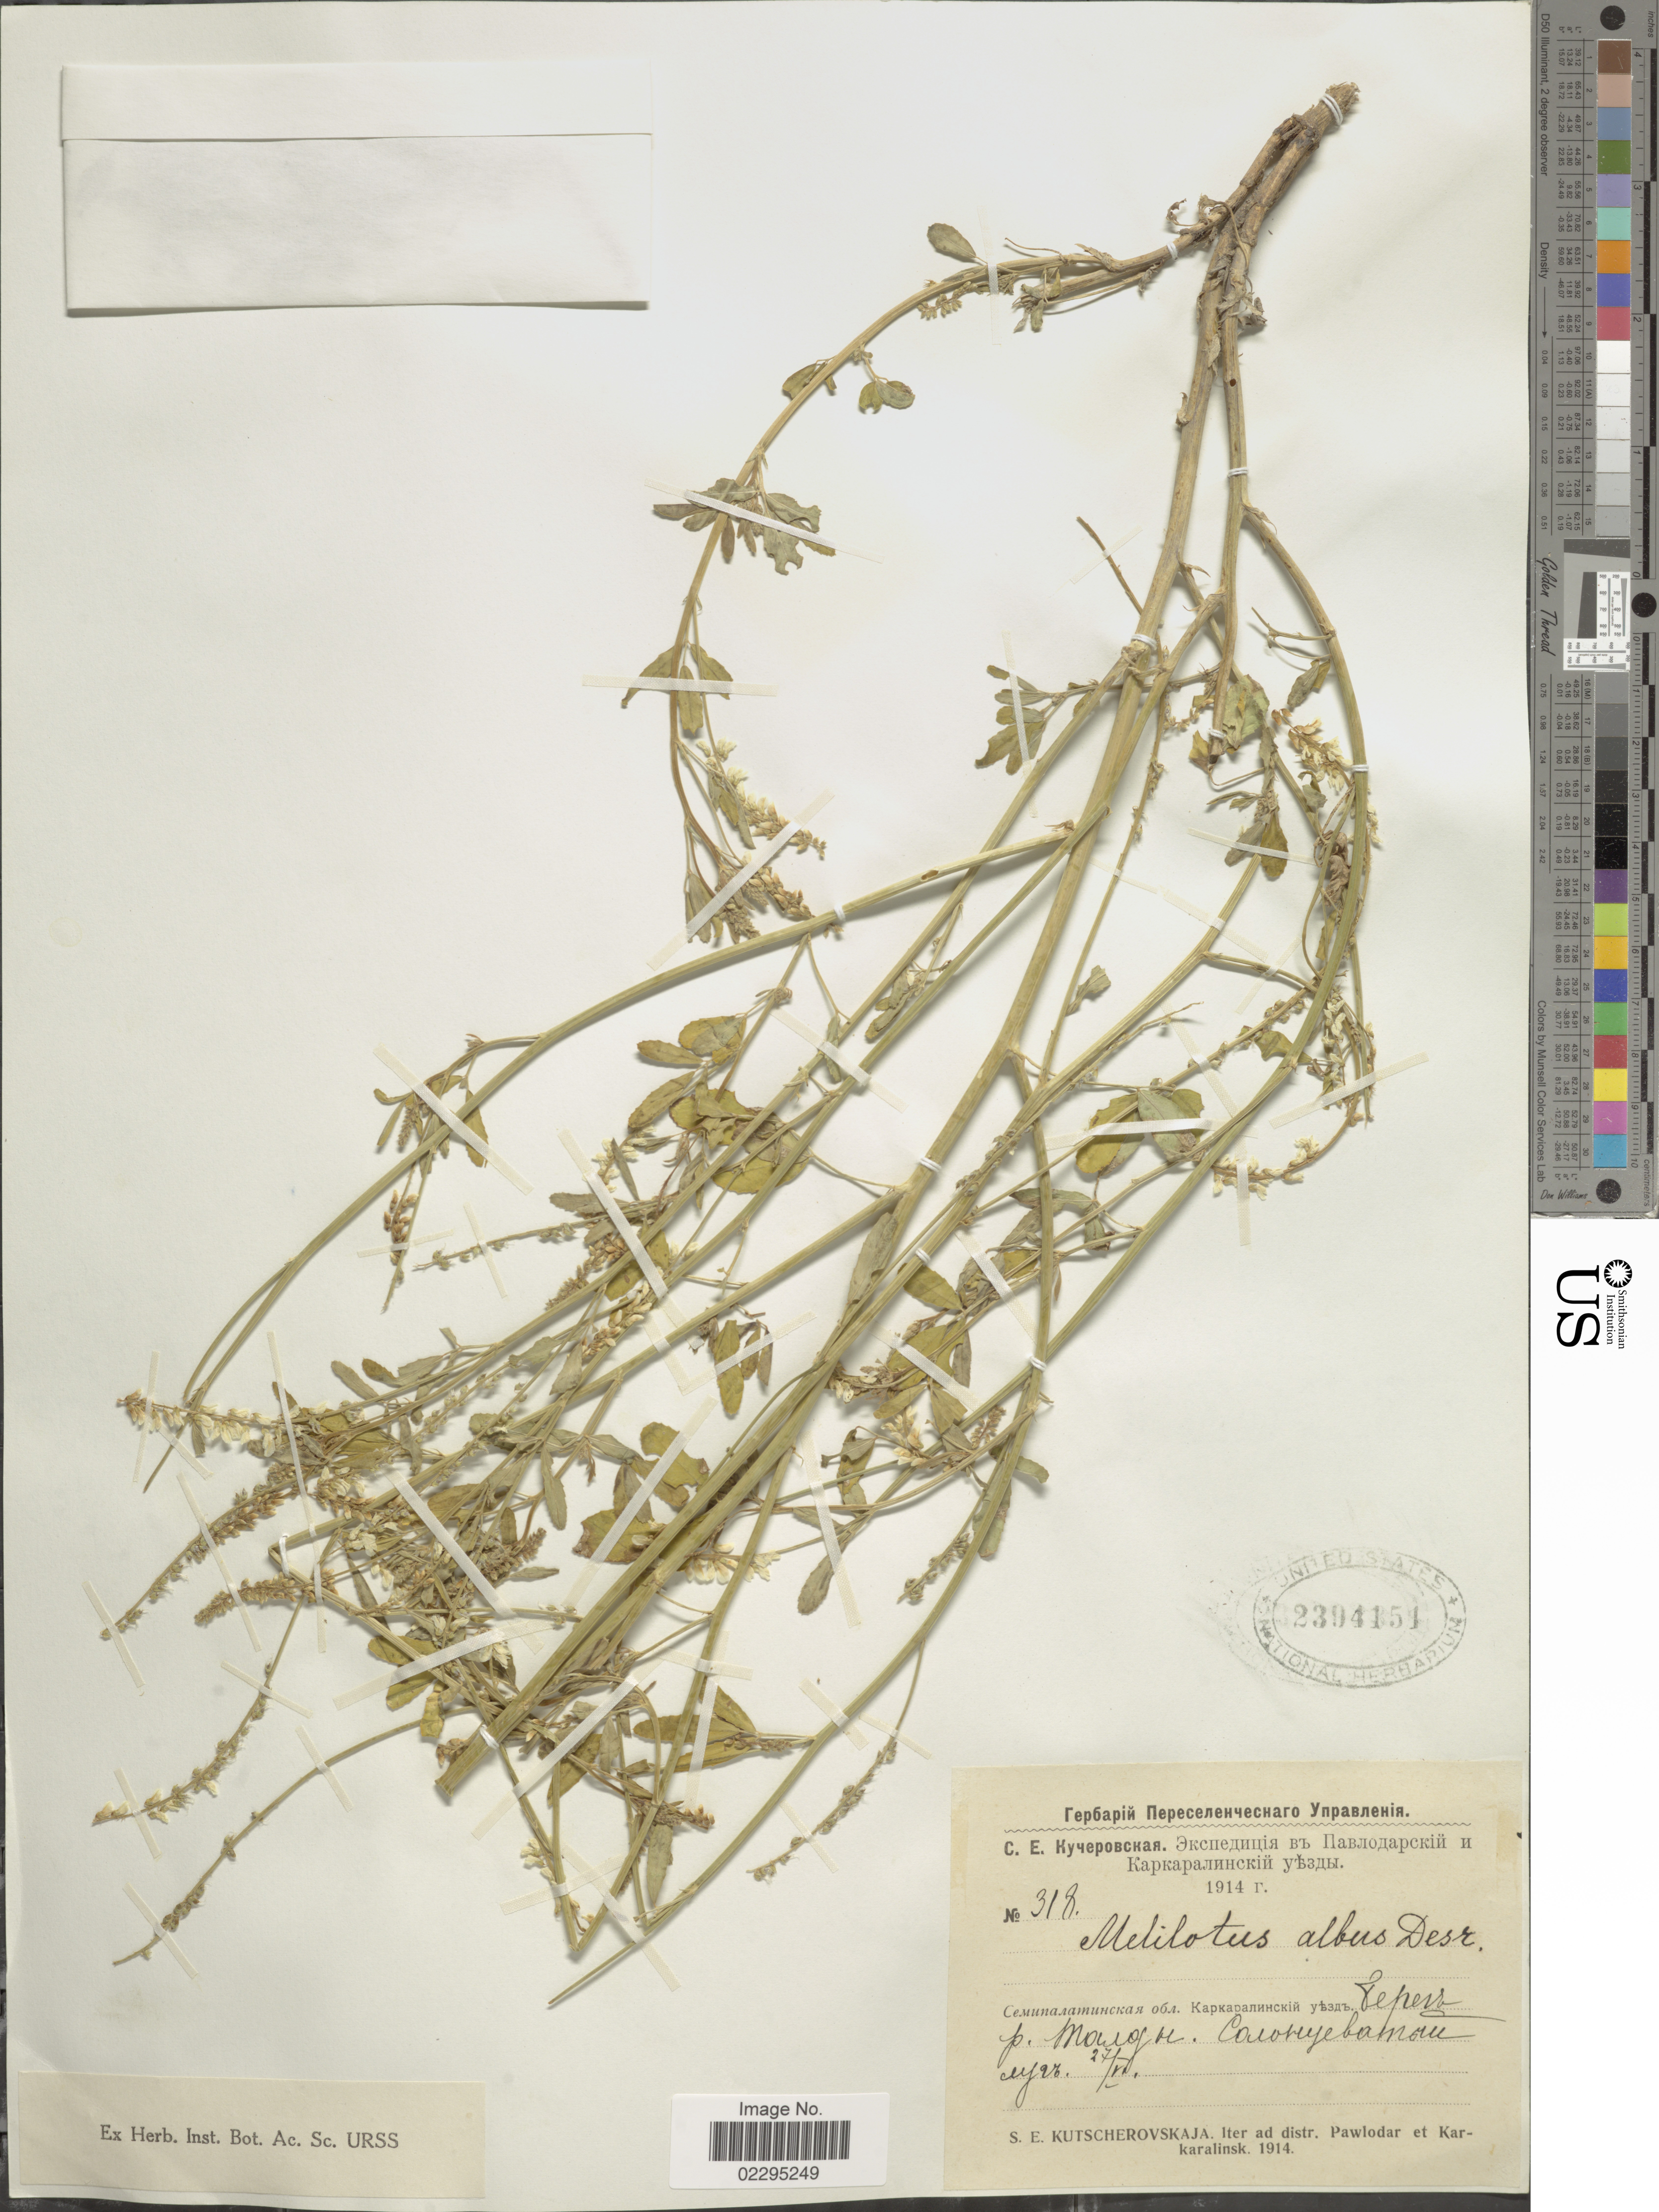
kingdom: Plantae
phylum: Tracheophyta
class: Magnoliopsida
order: Fabales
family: Fabaceae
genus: Melilotus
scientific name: Melilotus albus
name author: Medik.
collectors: S. Kutscherovskaja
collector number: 318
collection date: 1914-06-27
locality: Tepers p. Mou [illegible text] Caroreybamou. [interpreted]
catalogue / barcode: US 2394151